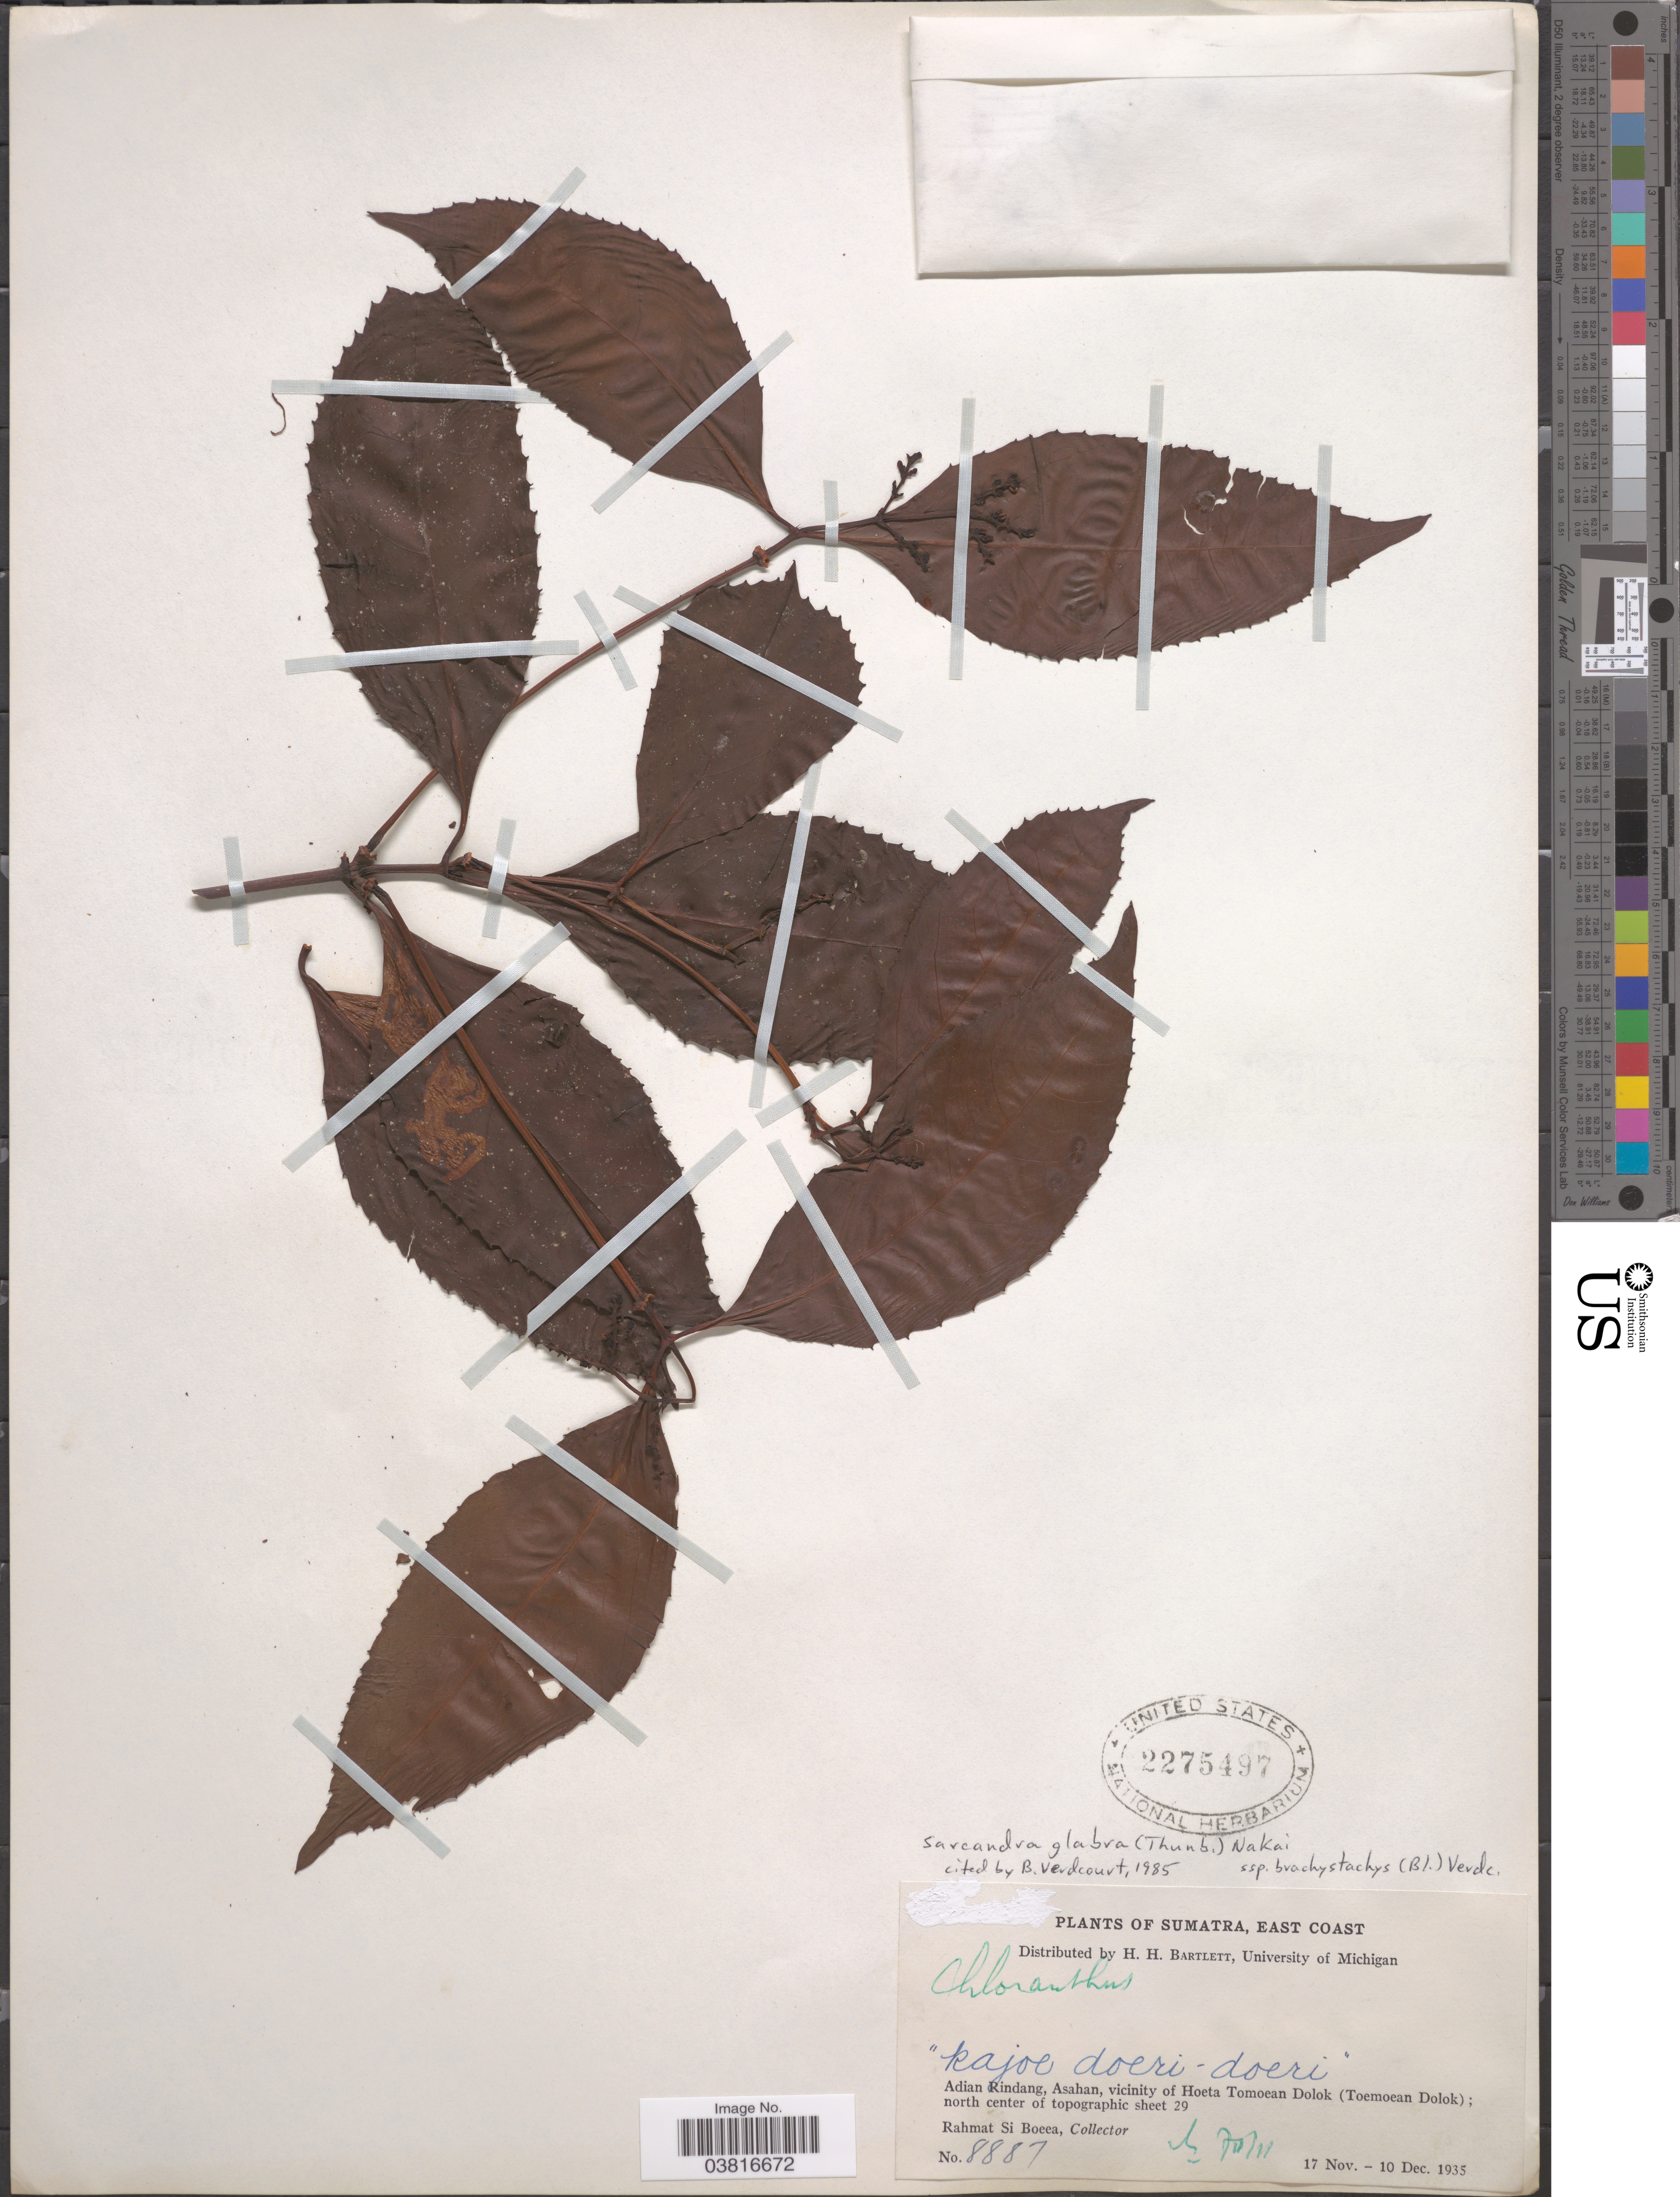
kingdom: Plantae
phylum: Tracheophyta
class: Magnoliopsida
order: Chloranthales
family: Chloranthaceae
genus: Sarcandra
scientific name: Sarcandra glabra subsp. brachystachys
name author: (Blume) Verdc.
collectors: Rahmat Si Boeea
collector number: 8887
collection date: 1935-11-17/1935-12-10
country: Indonesia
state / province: Sumatra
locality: East Coast. Adian Rindang, Asahan, vicinity of Hoeta Tomoean Dolok (Toemoean Dolok); north center of topographic sheet 29.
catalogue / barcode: US 2275497